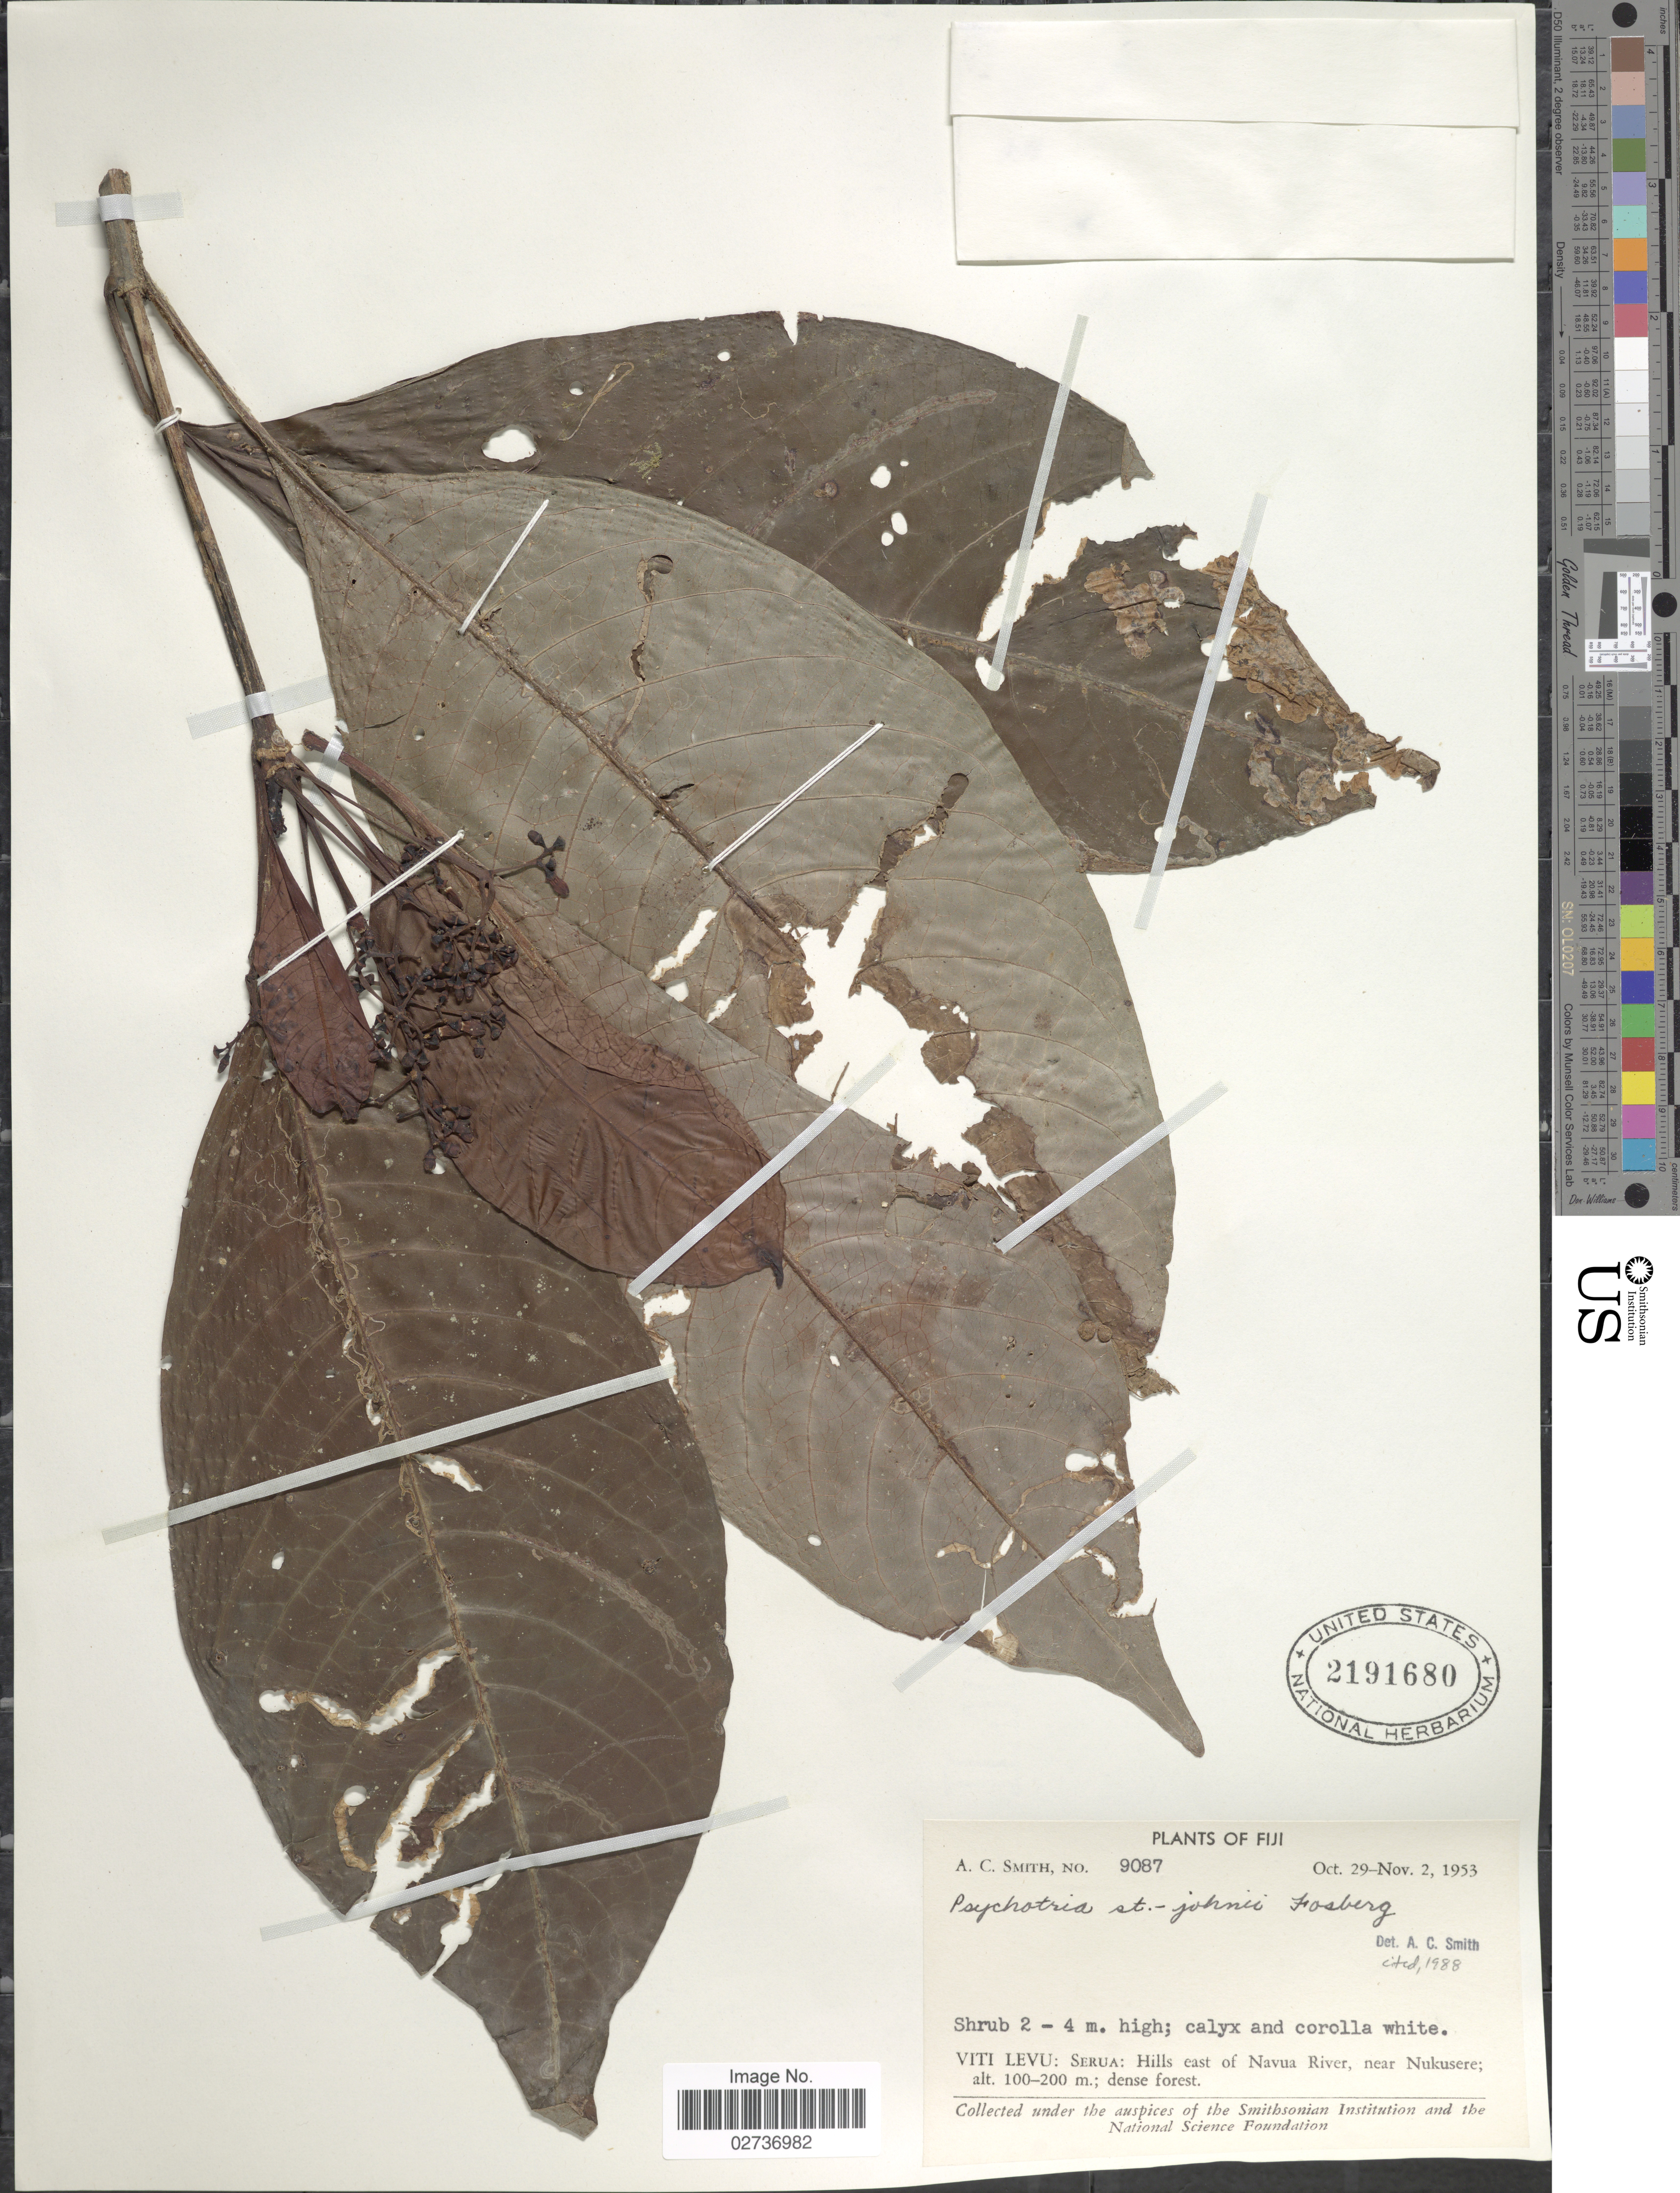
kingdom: Plantae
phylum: Tracheophyta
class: Magnoliopsida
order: Gentianales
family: Rubiaceae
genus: Psychotria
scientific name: Psychotria st.-johnii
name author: Fosberg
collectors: A. C. Smith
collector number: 9087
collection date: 1953-10-29/1953-11-02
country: Fiji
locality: Viti Levu: Serua: Hills east of Navua River, near Nukusere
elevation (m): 100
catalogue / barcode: US 2191680